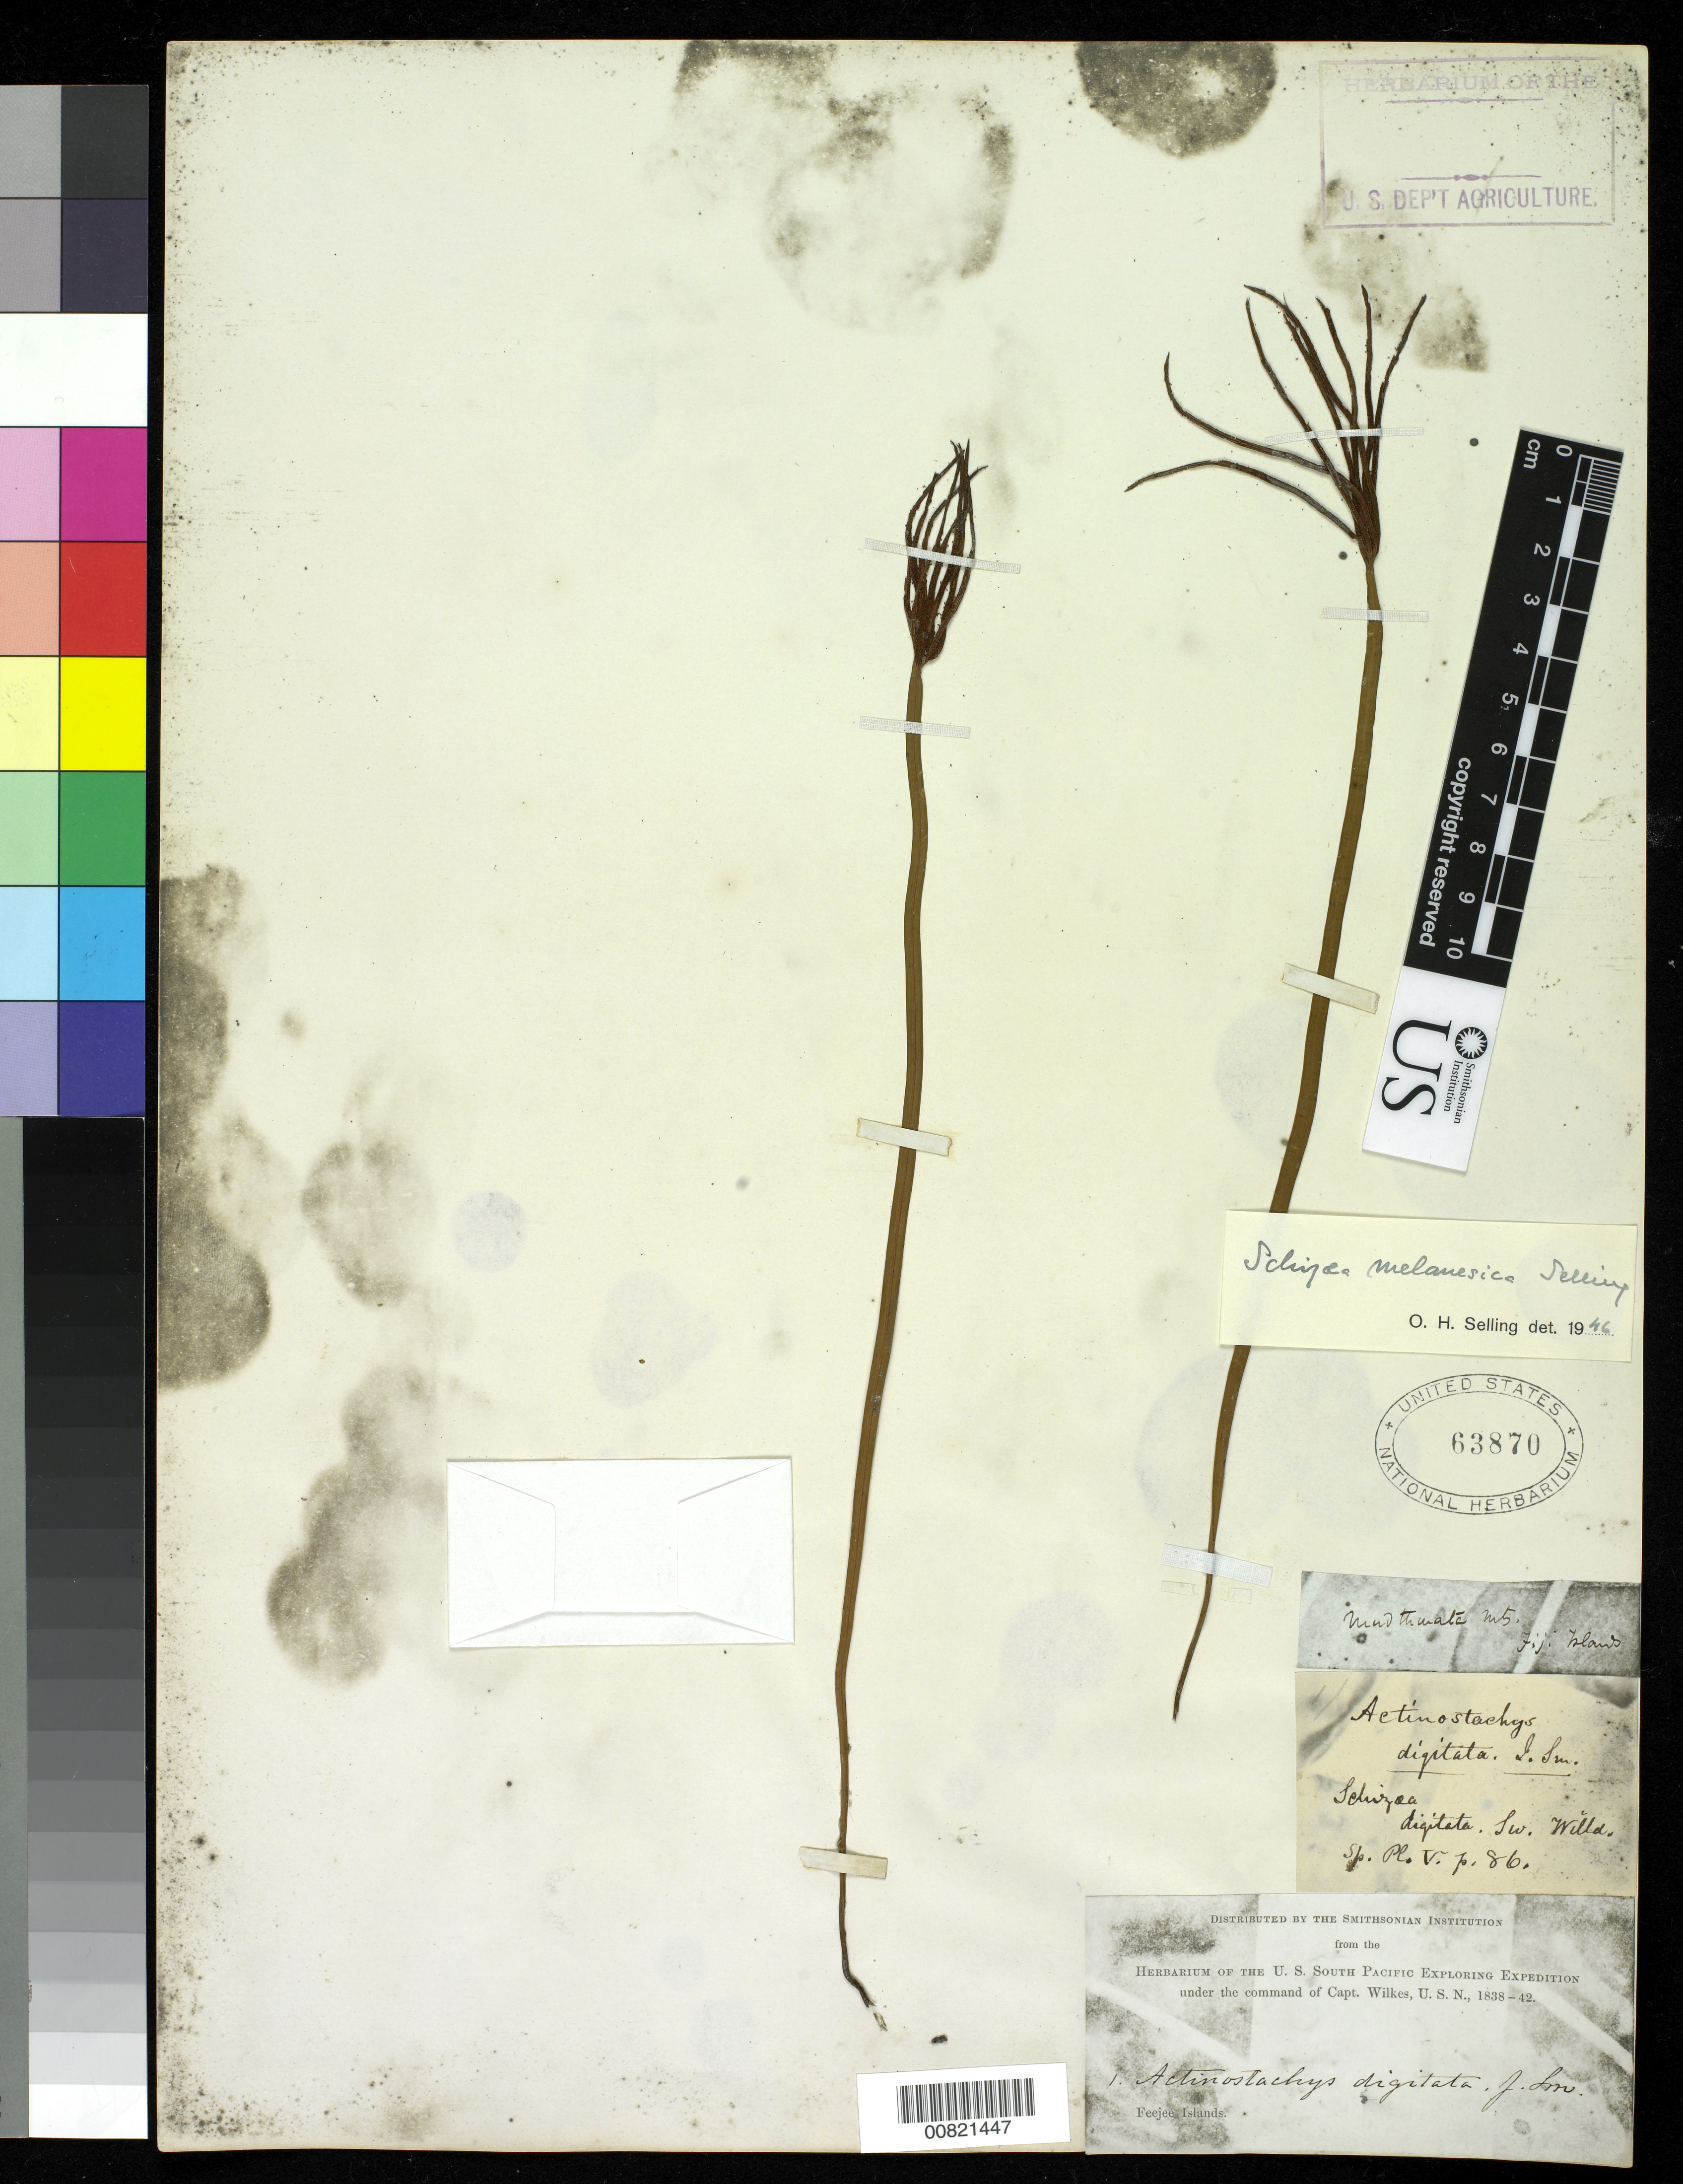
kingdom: Plantae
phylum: Tracheophyta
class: Polypodiopsida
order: Schizaeales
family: Schizaeaceae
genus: Actinostachys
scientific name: Actinostachys melanesica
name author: C.F. Reed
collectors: Wilkes Explor. Exped.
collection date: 1838/1842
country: Fiji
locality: Feejee Islands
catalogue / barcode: US 63870